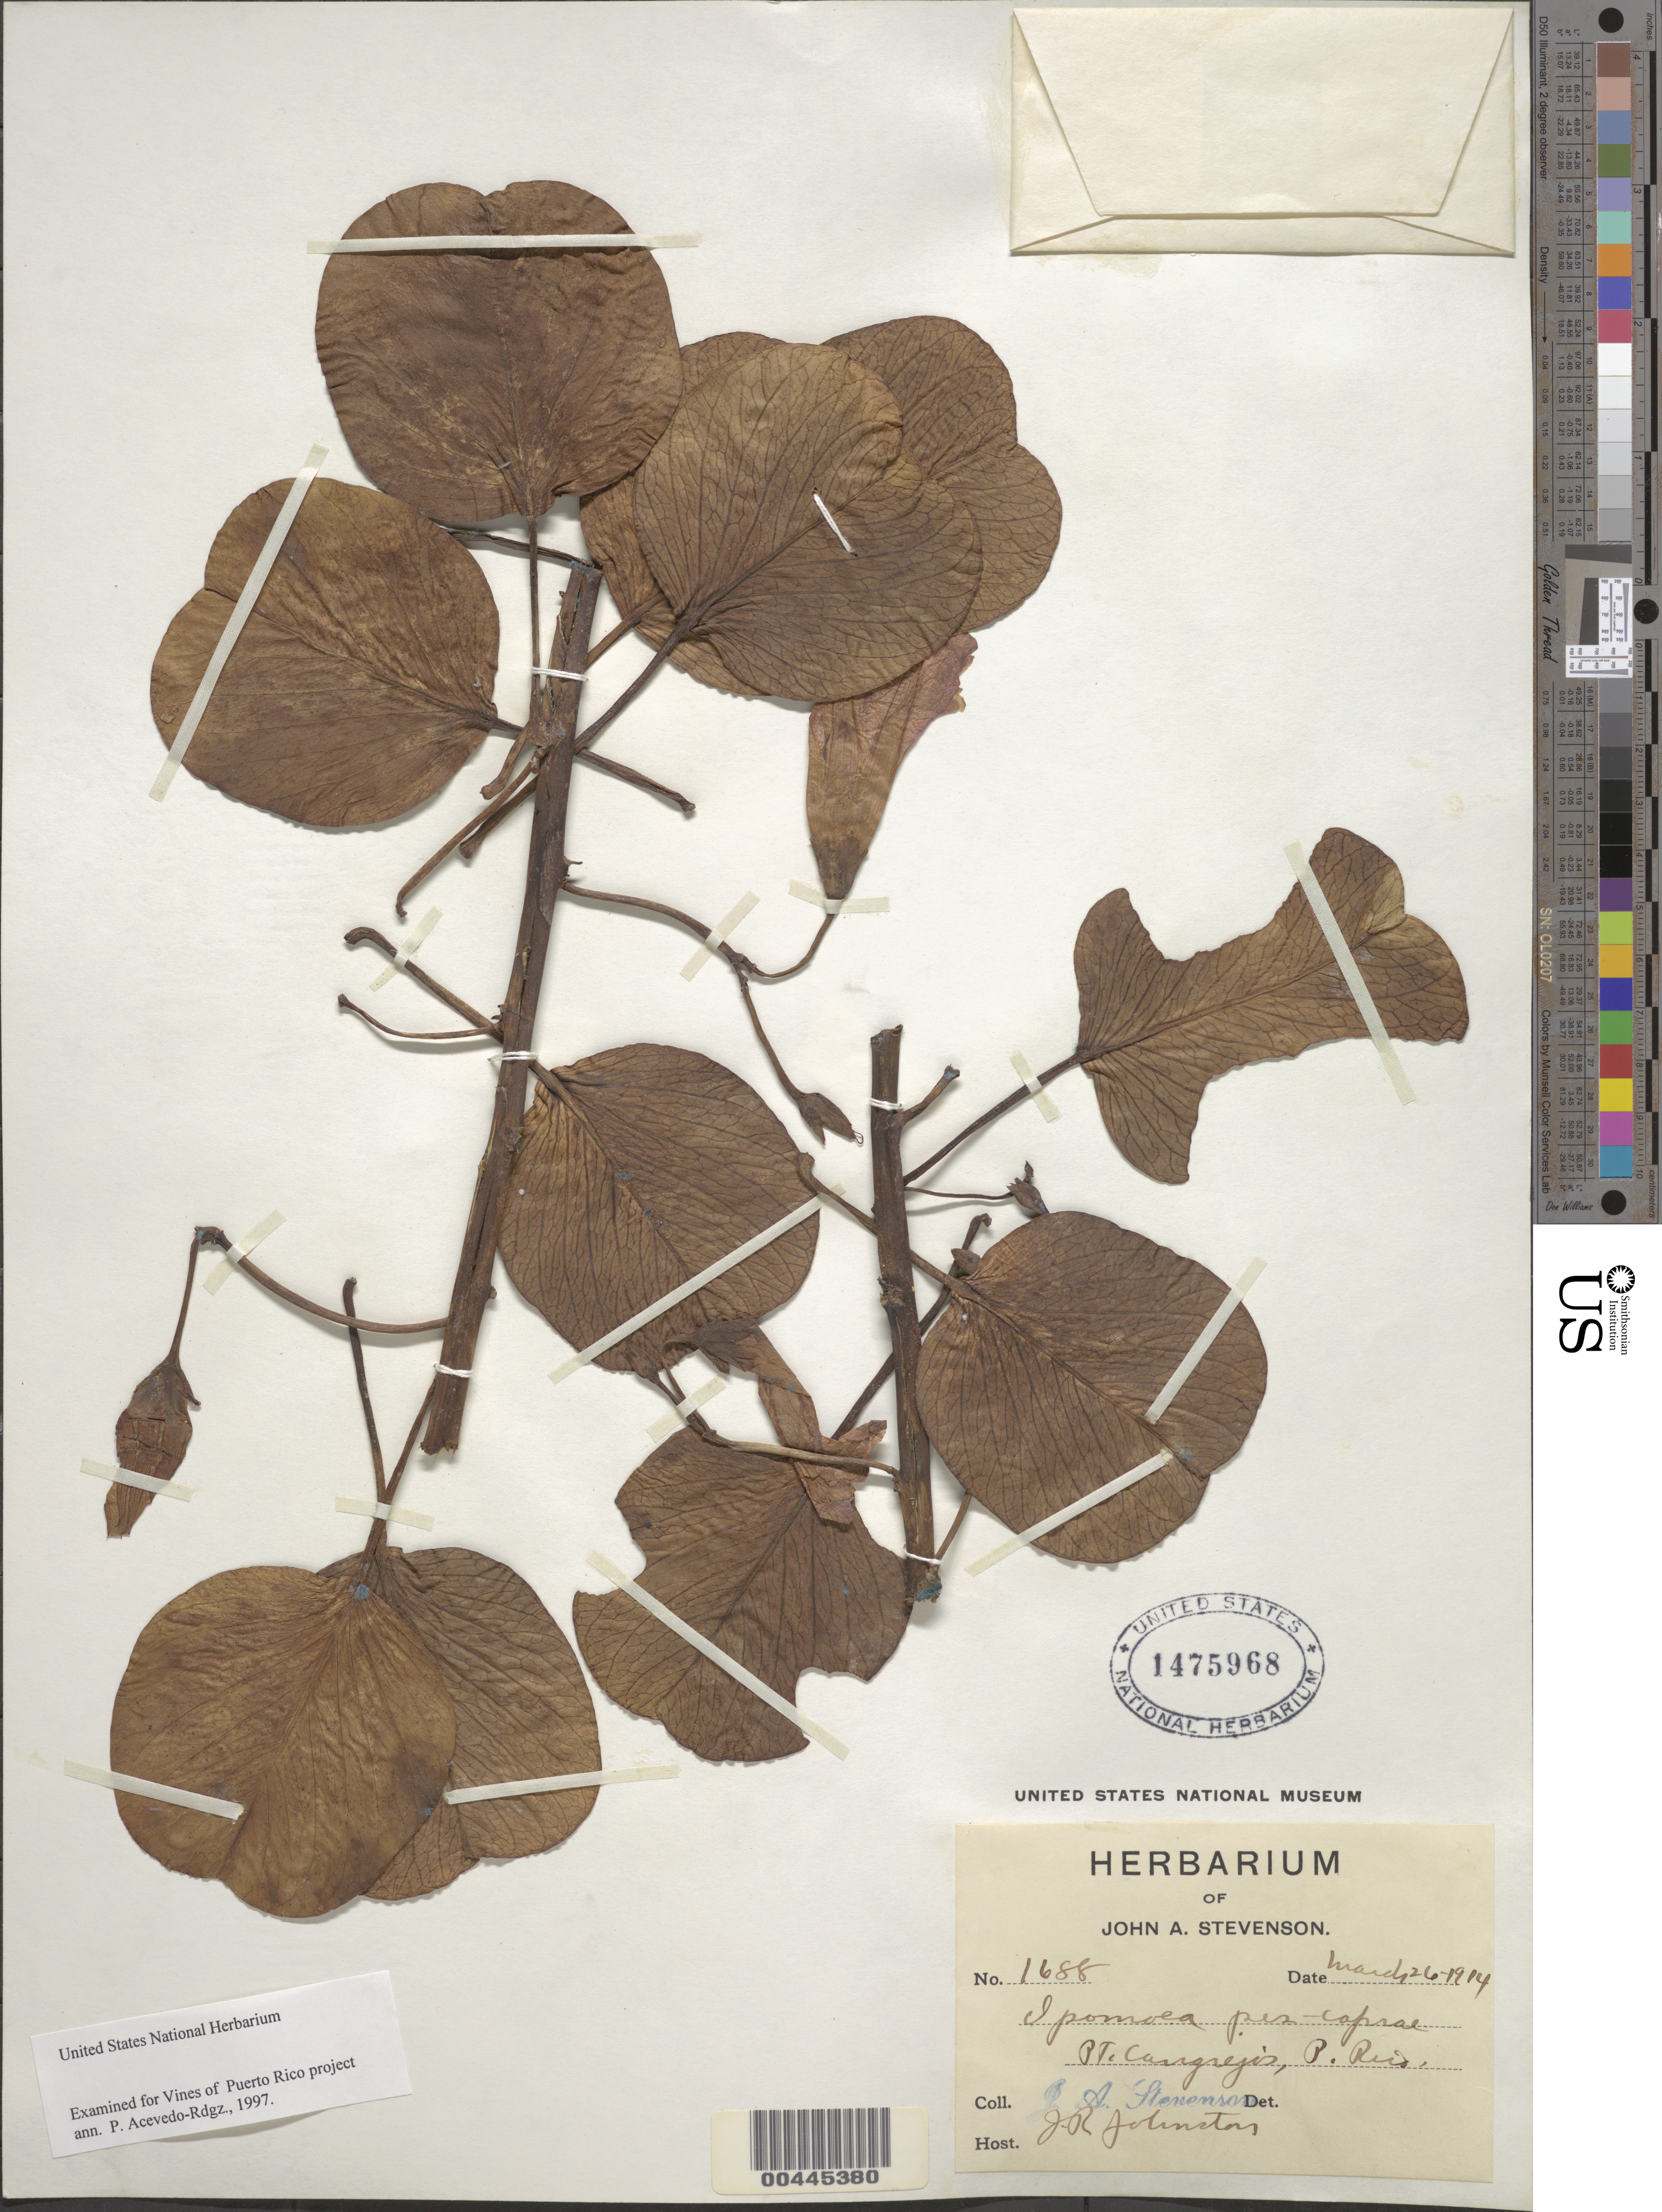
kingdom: Plantae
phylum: Tracheophyta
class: Magnoliopsida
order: Solanales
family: Convolvulaceae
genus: Ipomoea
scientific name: Ipomoea pes-caprae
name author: (L.) R. Br.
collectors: J. Stevenson & J. Johnston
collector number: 1688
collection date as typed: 26 Mar 1914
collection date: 1914-03-26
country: Puerto Rico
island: Greater Antilles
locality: Punta Cangrejos.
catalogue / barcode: US 1475968